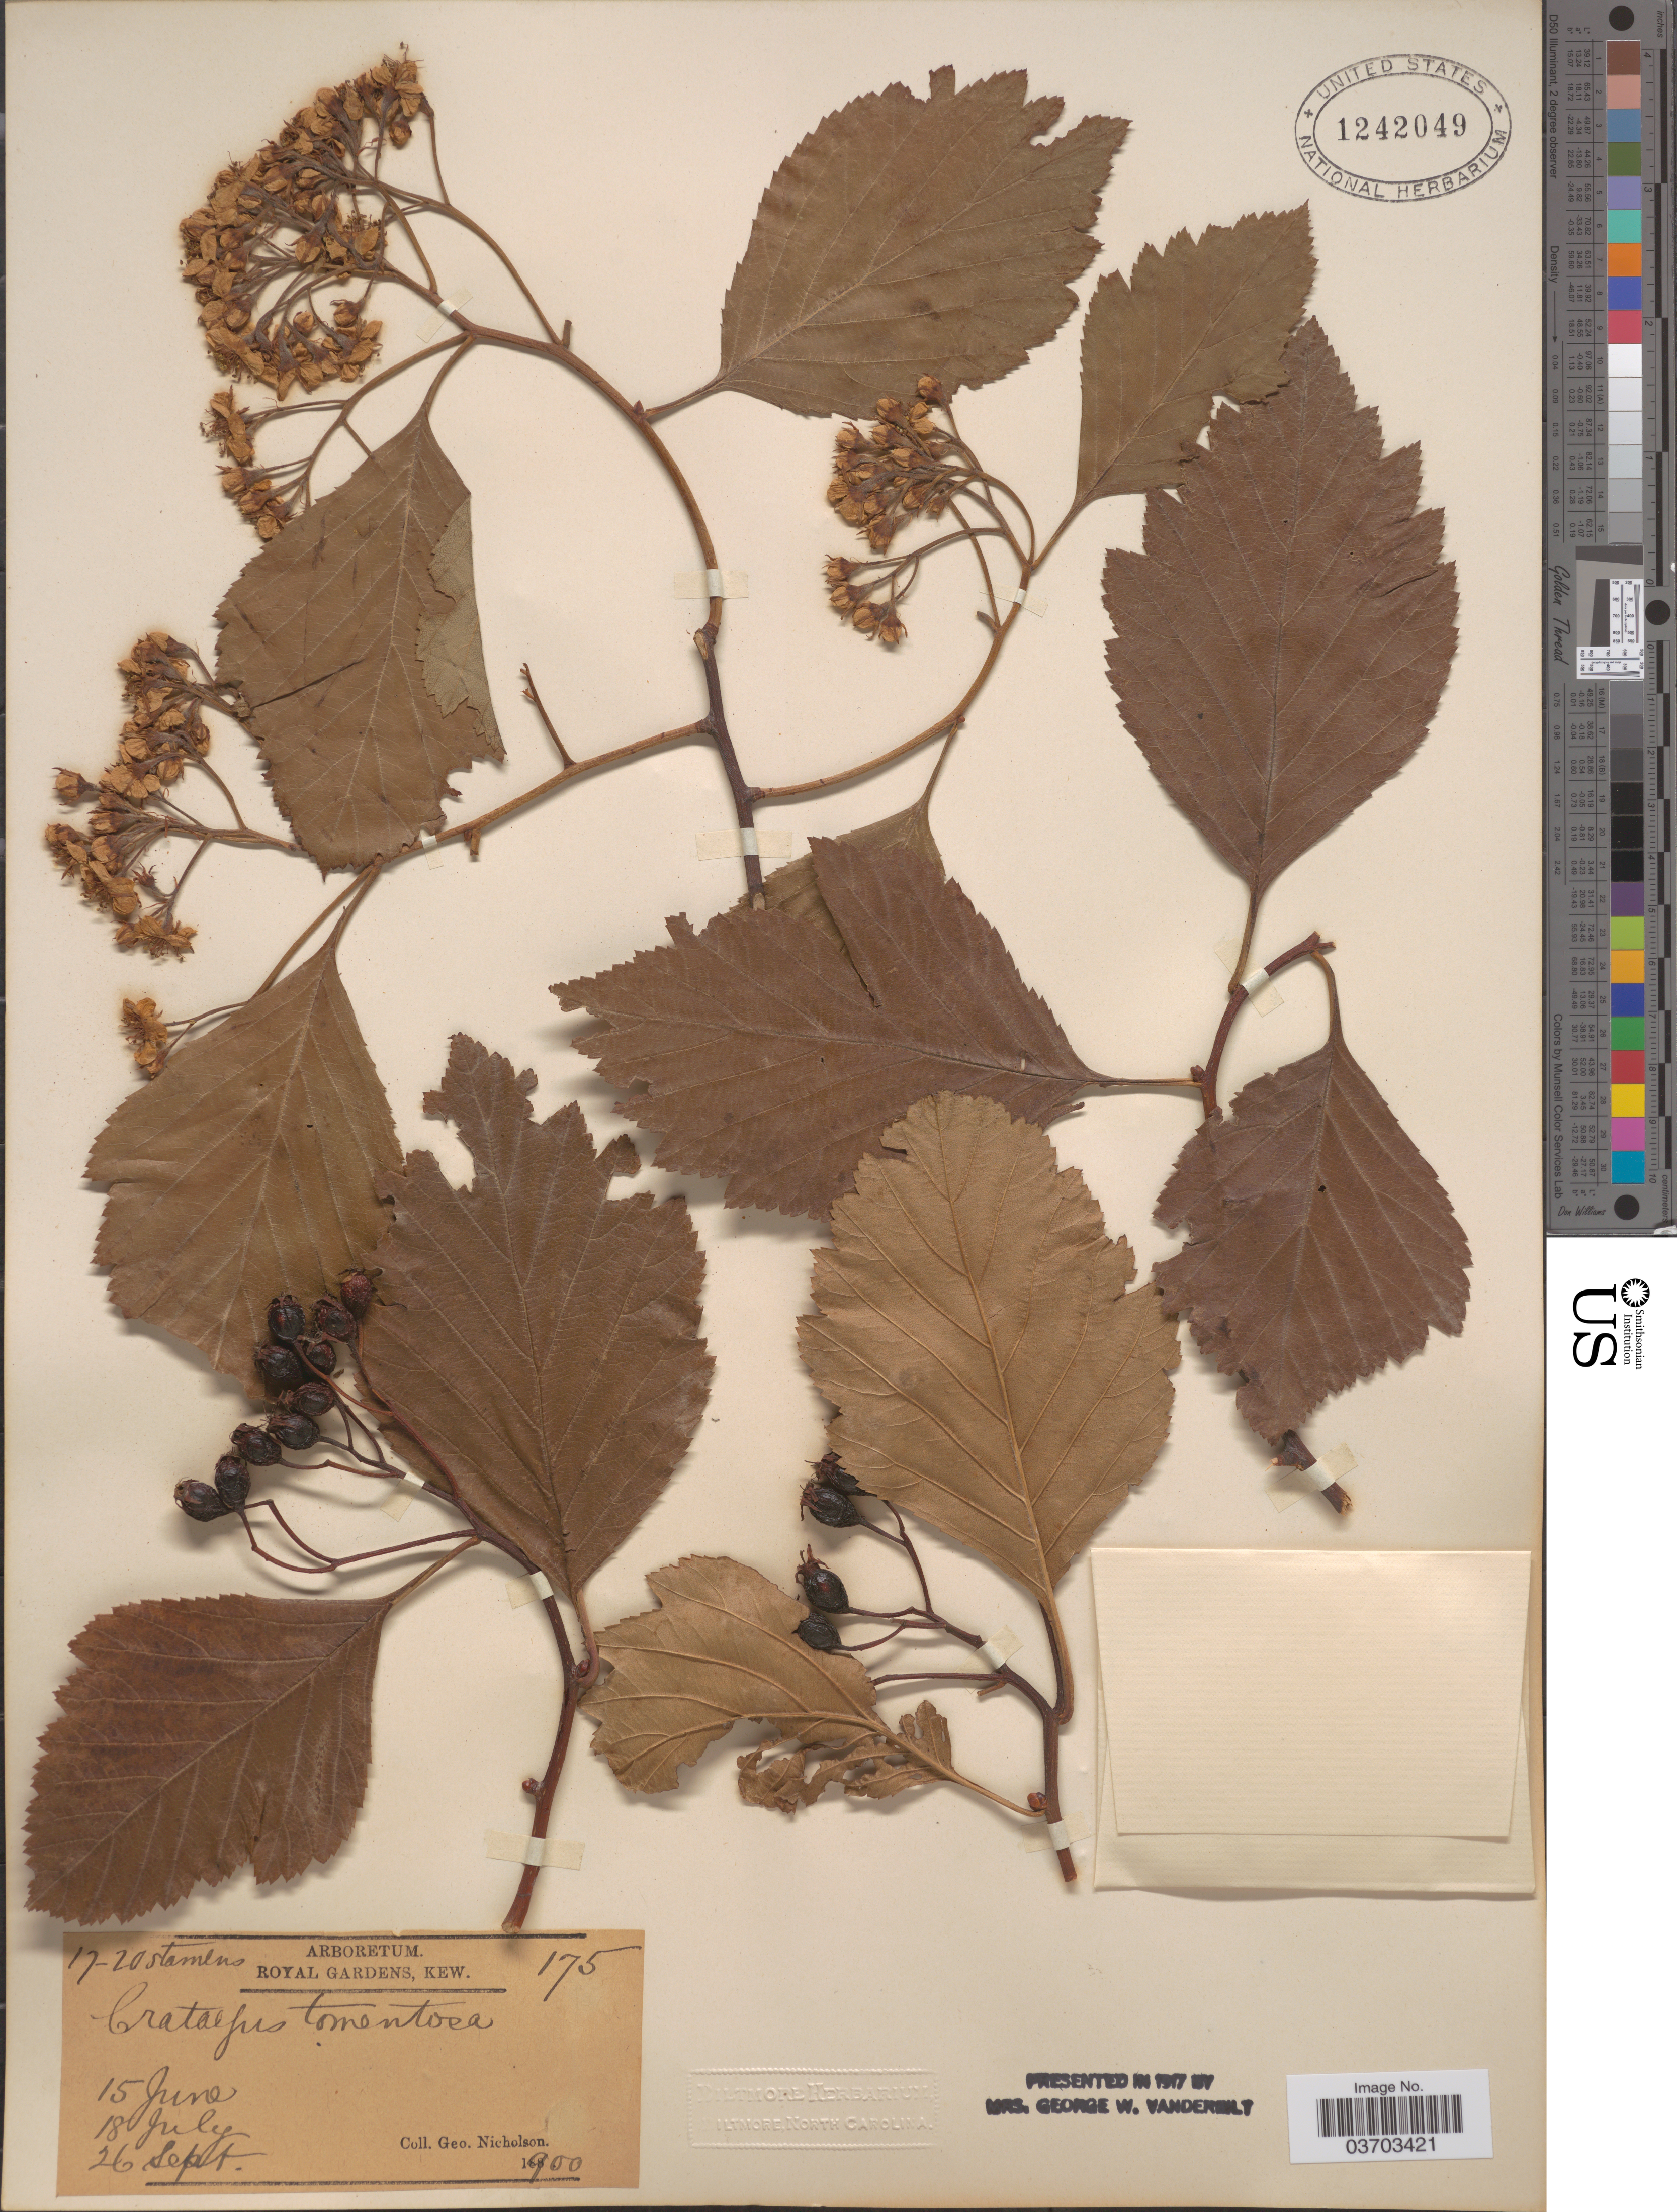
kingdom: Plantae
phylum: Tracheophyta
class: Magnoliopsida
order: Rosales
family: Rosaceae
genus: Crataegus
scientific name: Crataegus calpodendron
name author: (Ehrh.) Medik.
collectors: G. Nicholson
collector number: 175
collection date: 1900-06-15/1900-09-26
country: United Kingdom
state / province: England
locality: Arboretum Royal Gardens, Kew.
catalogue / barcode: US 1242049